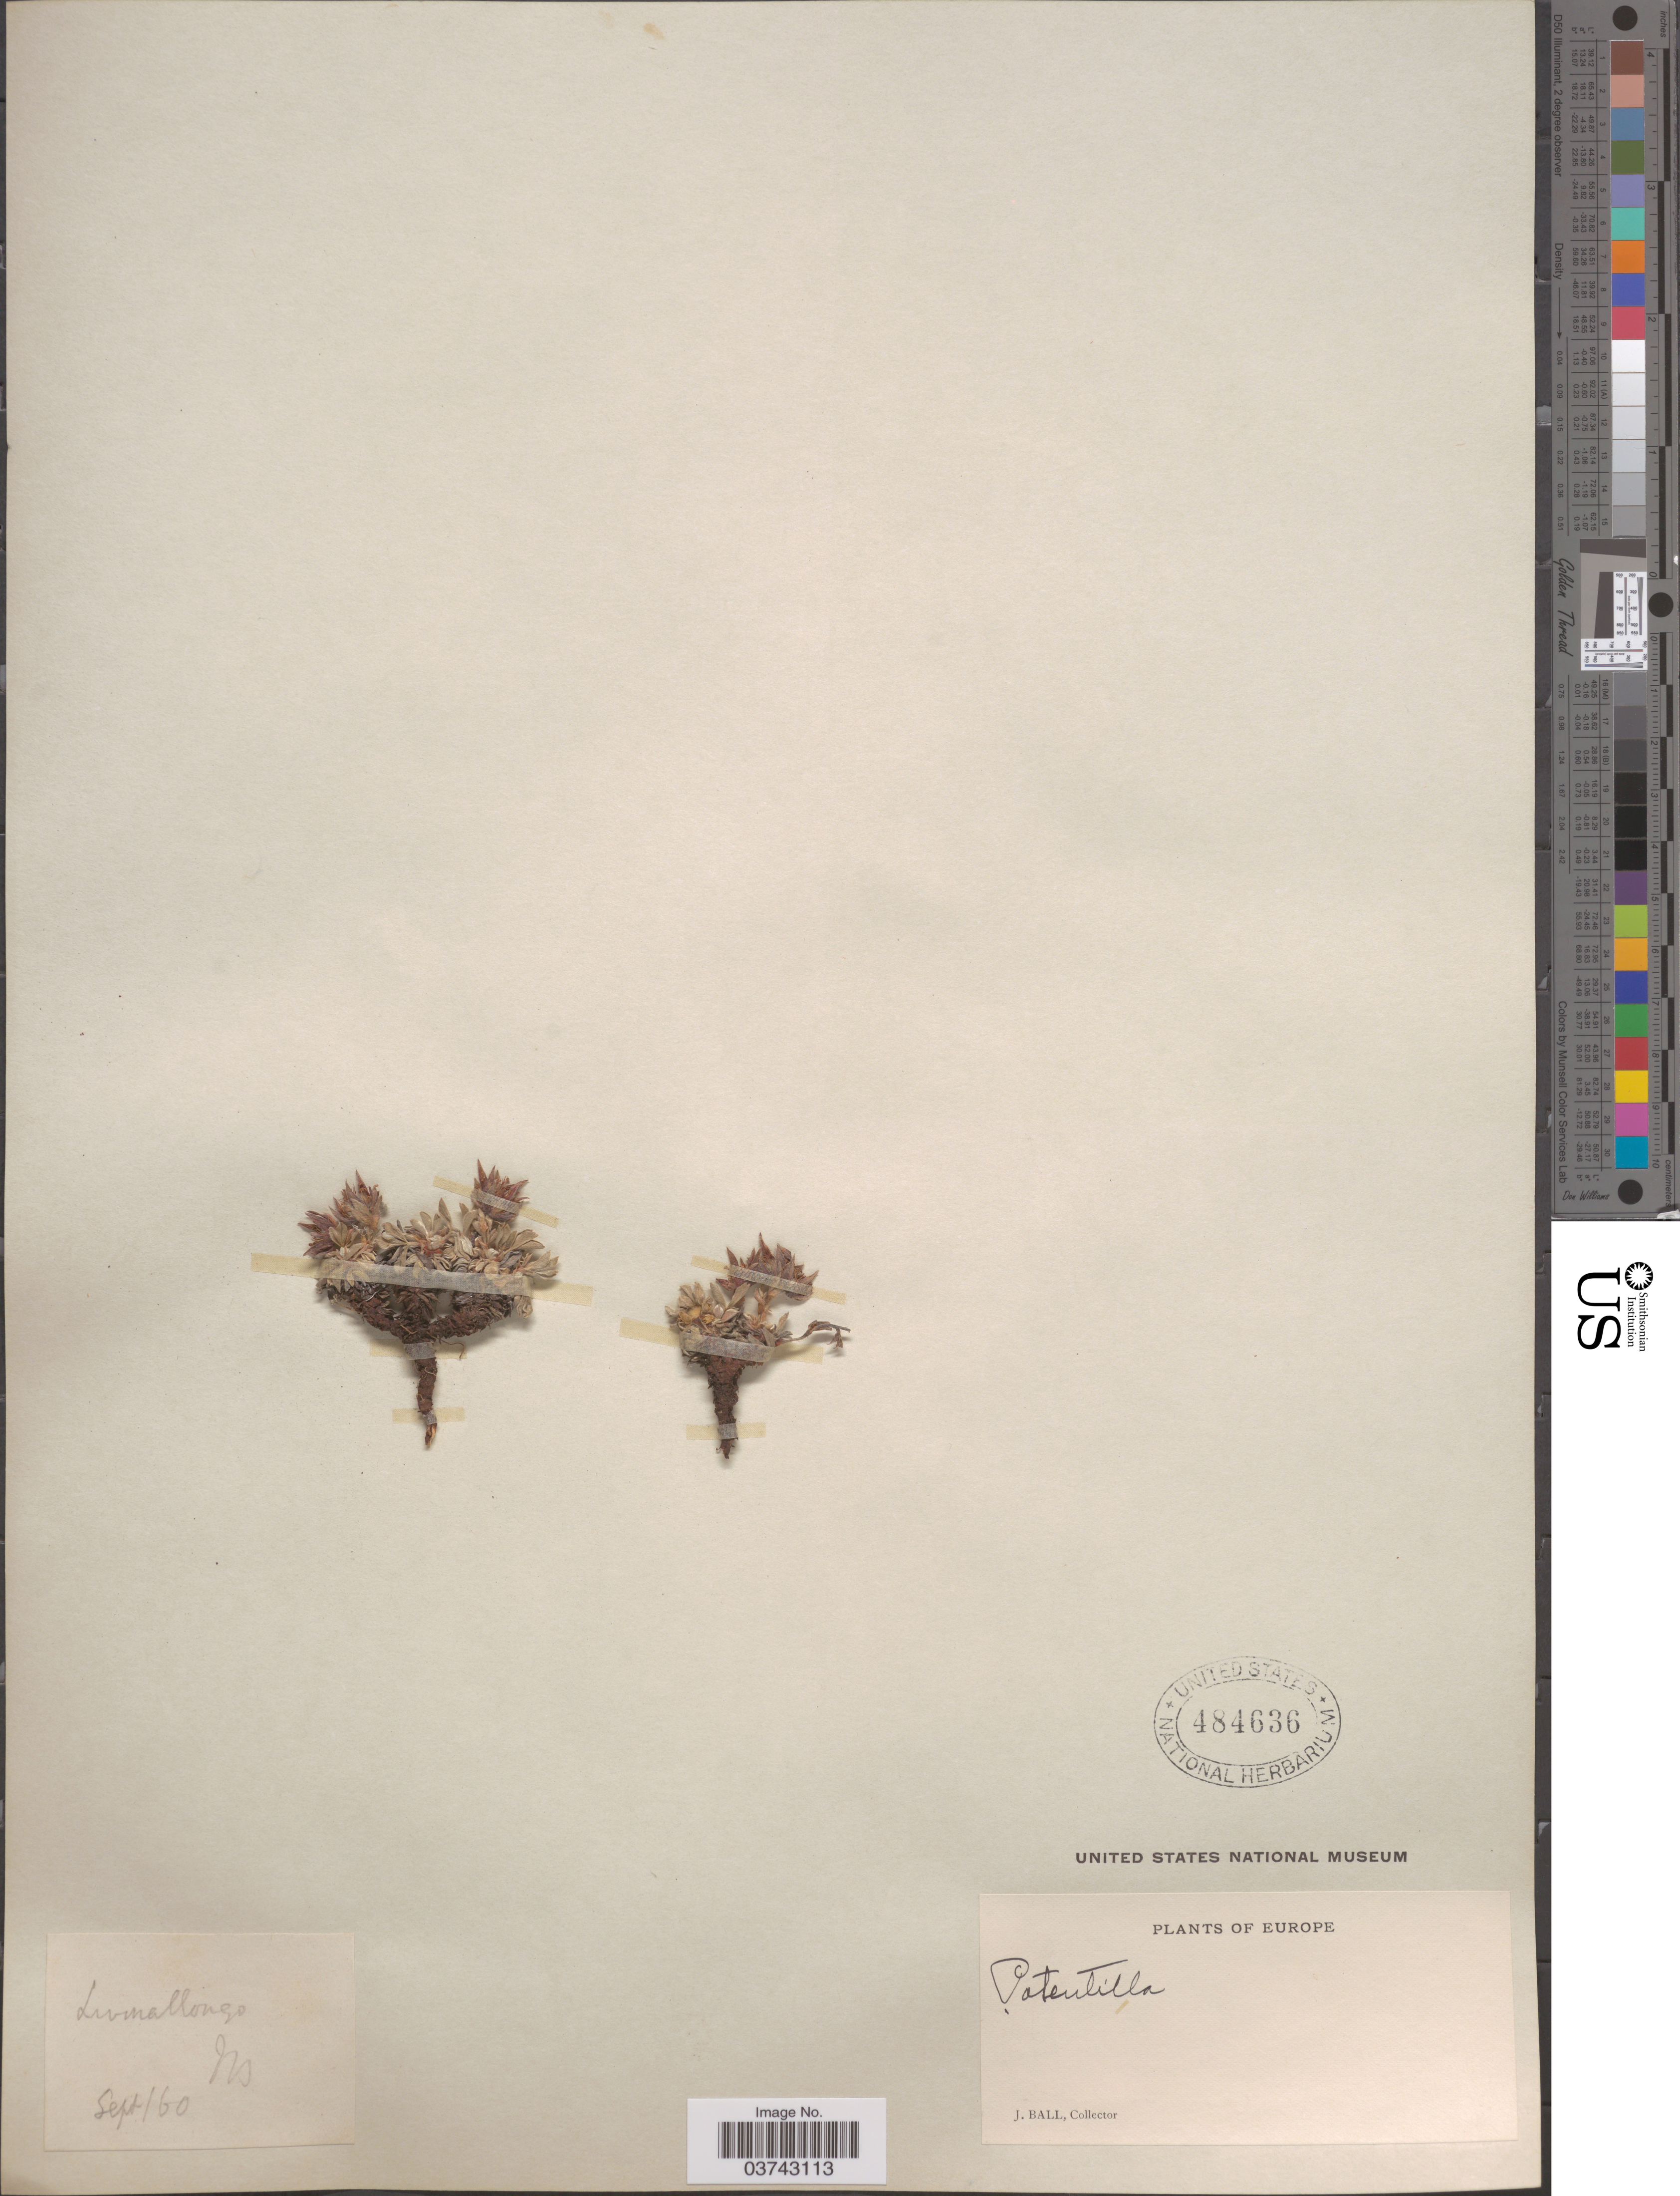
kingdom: Plantae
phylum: Tracheophyta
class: Magnoliopsida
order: Rosales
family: Rosaceae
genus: Potentilla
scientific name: Potentilla sp.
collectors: J. Ball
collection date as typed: Transcribed d/m/y: /9/60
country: Italy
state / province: Piedmont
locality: Lumellogno, Europe.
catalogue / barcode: US 484636